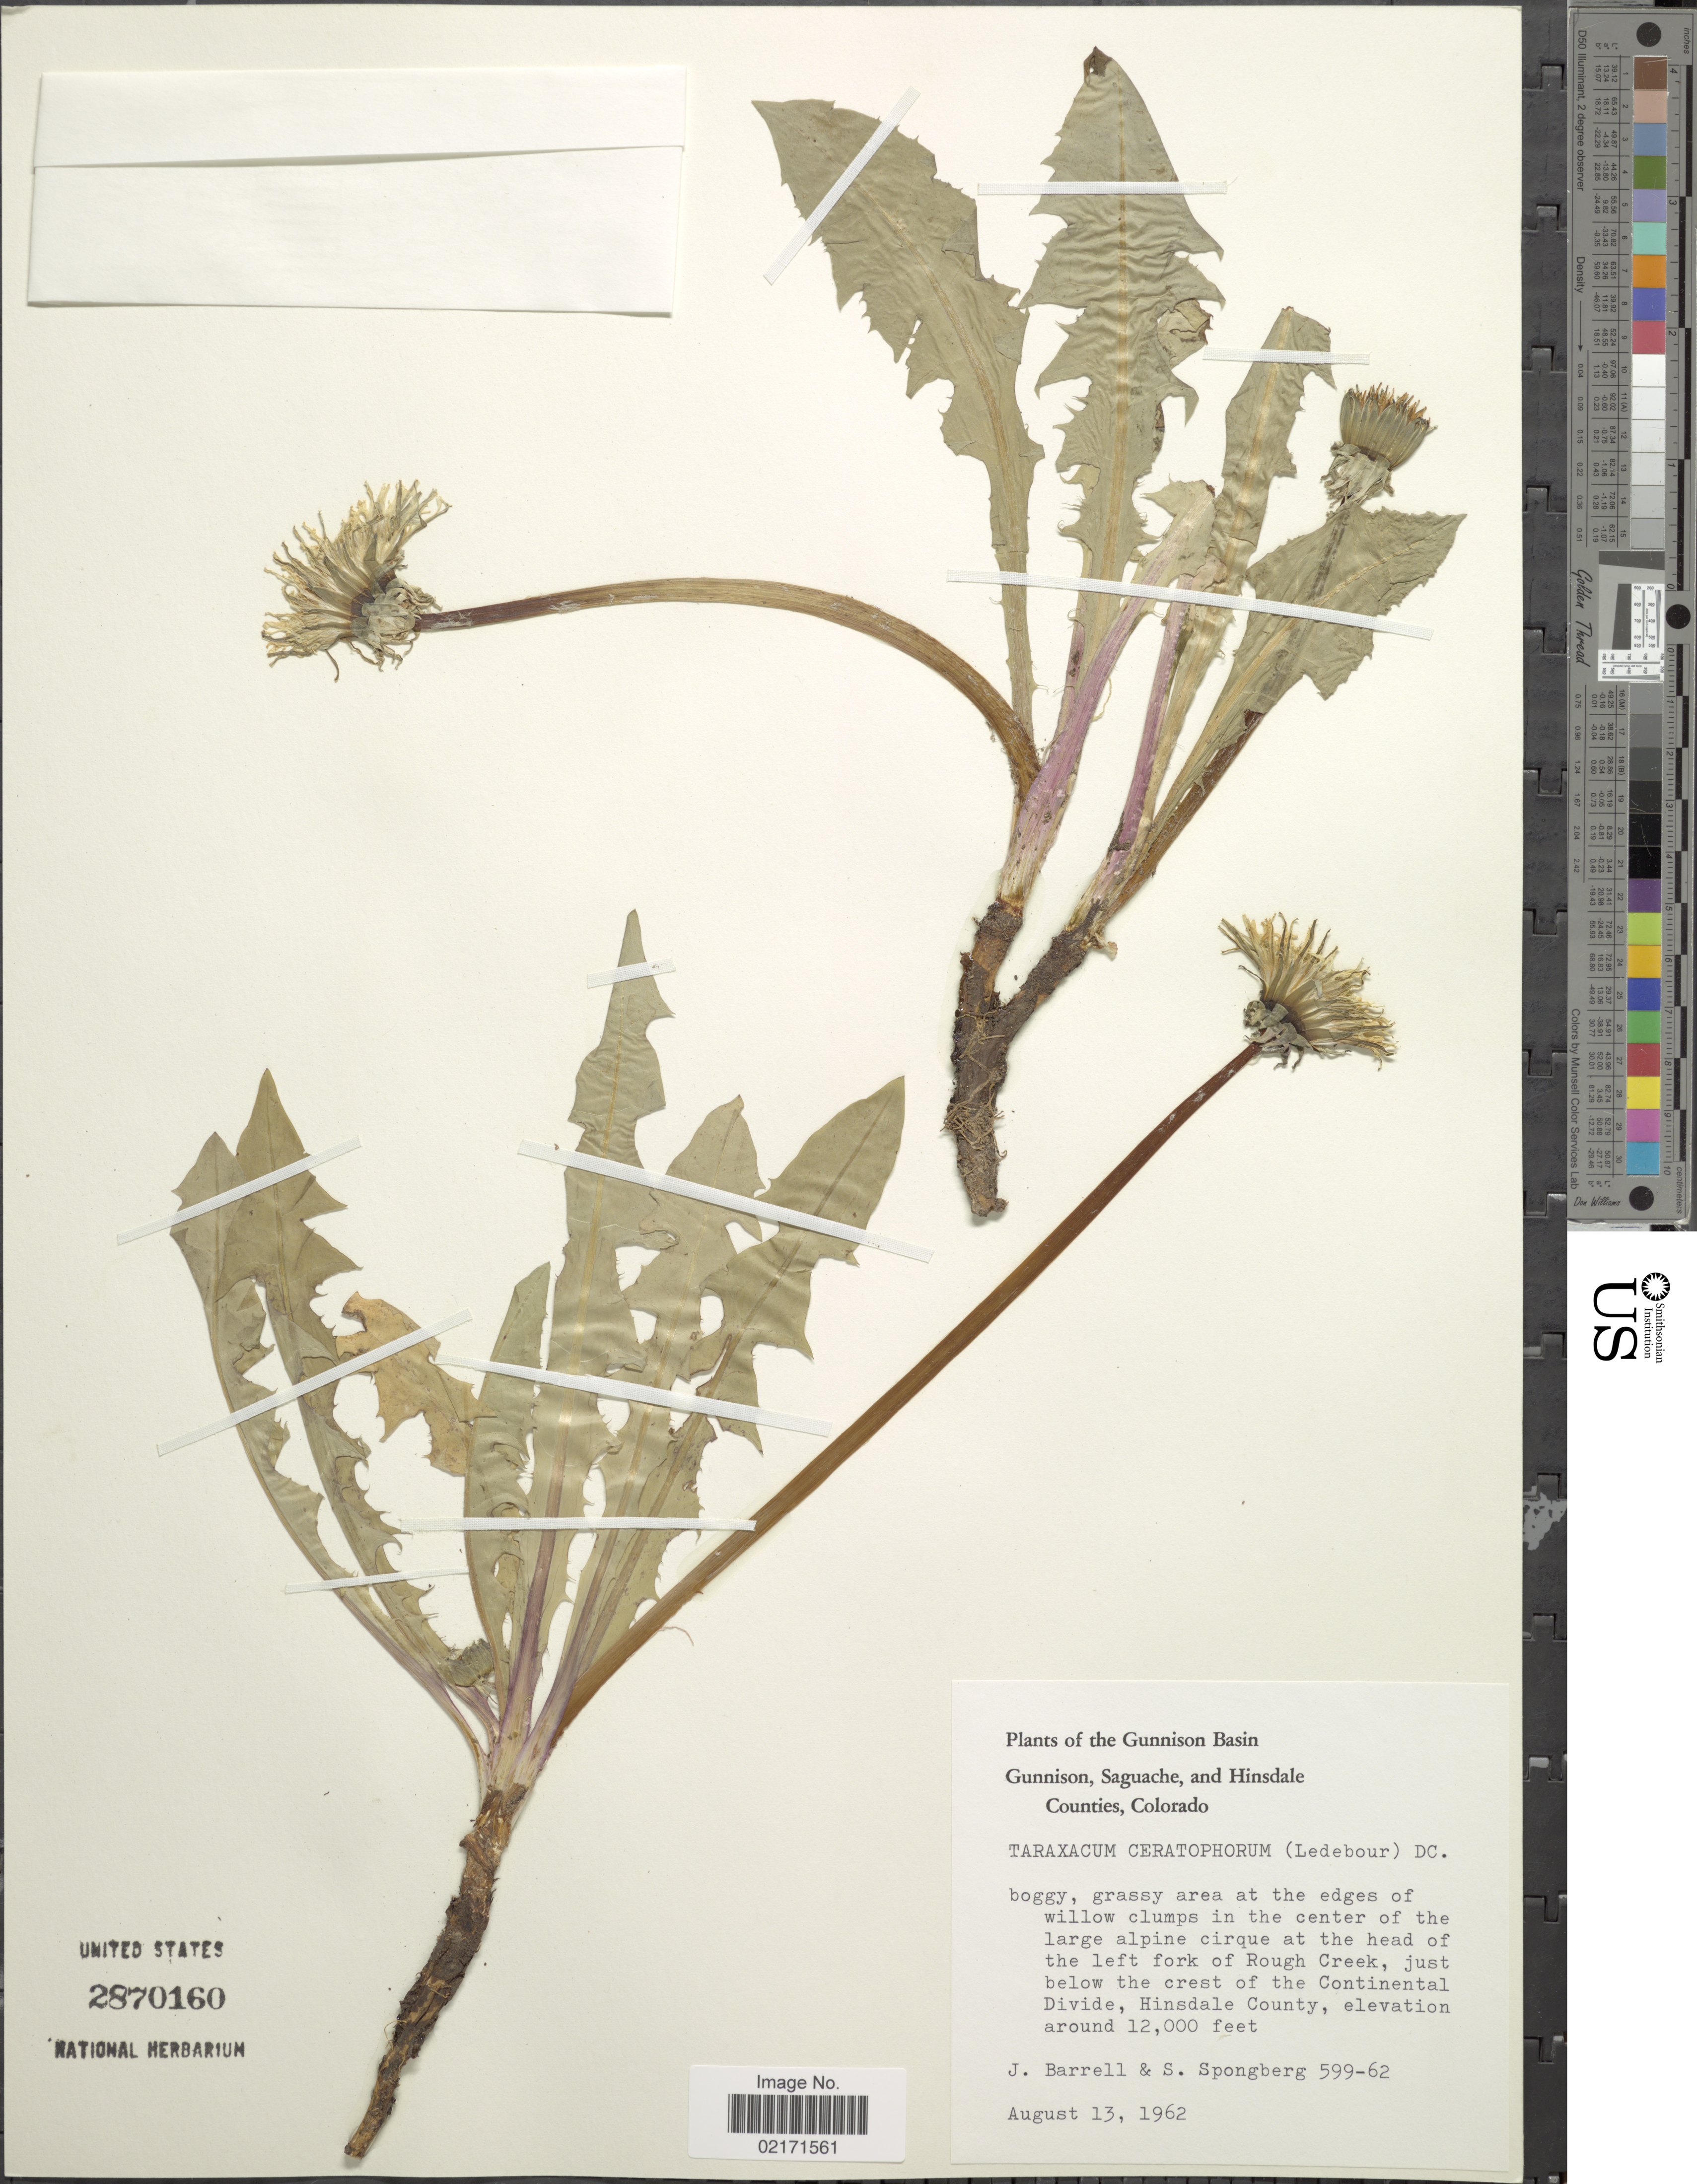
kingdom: Plantae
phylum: Tracheophyta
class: Magnoliopsida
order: Asterales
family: Asteraceae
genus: Taraxacum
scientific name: Taraxacum ceratophorum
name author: (Ledeb.) DC.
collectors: J. Barrell & S. A.Spongberg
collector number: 599-62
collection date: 1962-08-13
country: United States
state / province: Colorado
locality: Gunnison Basin, Gunnison, Saguache, and Hinsdale Counties, at the head of the left fork of Rough Creek, just below the crest of the Continental Divide, Hinsdale County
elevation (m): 3658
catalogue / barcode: US 2870160